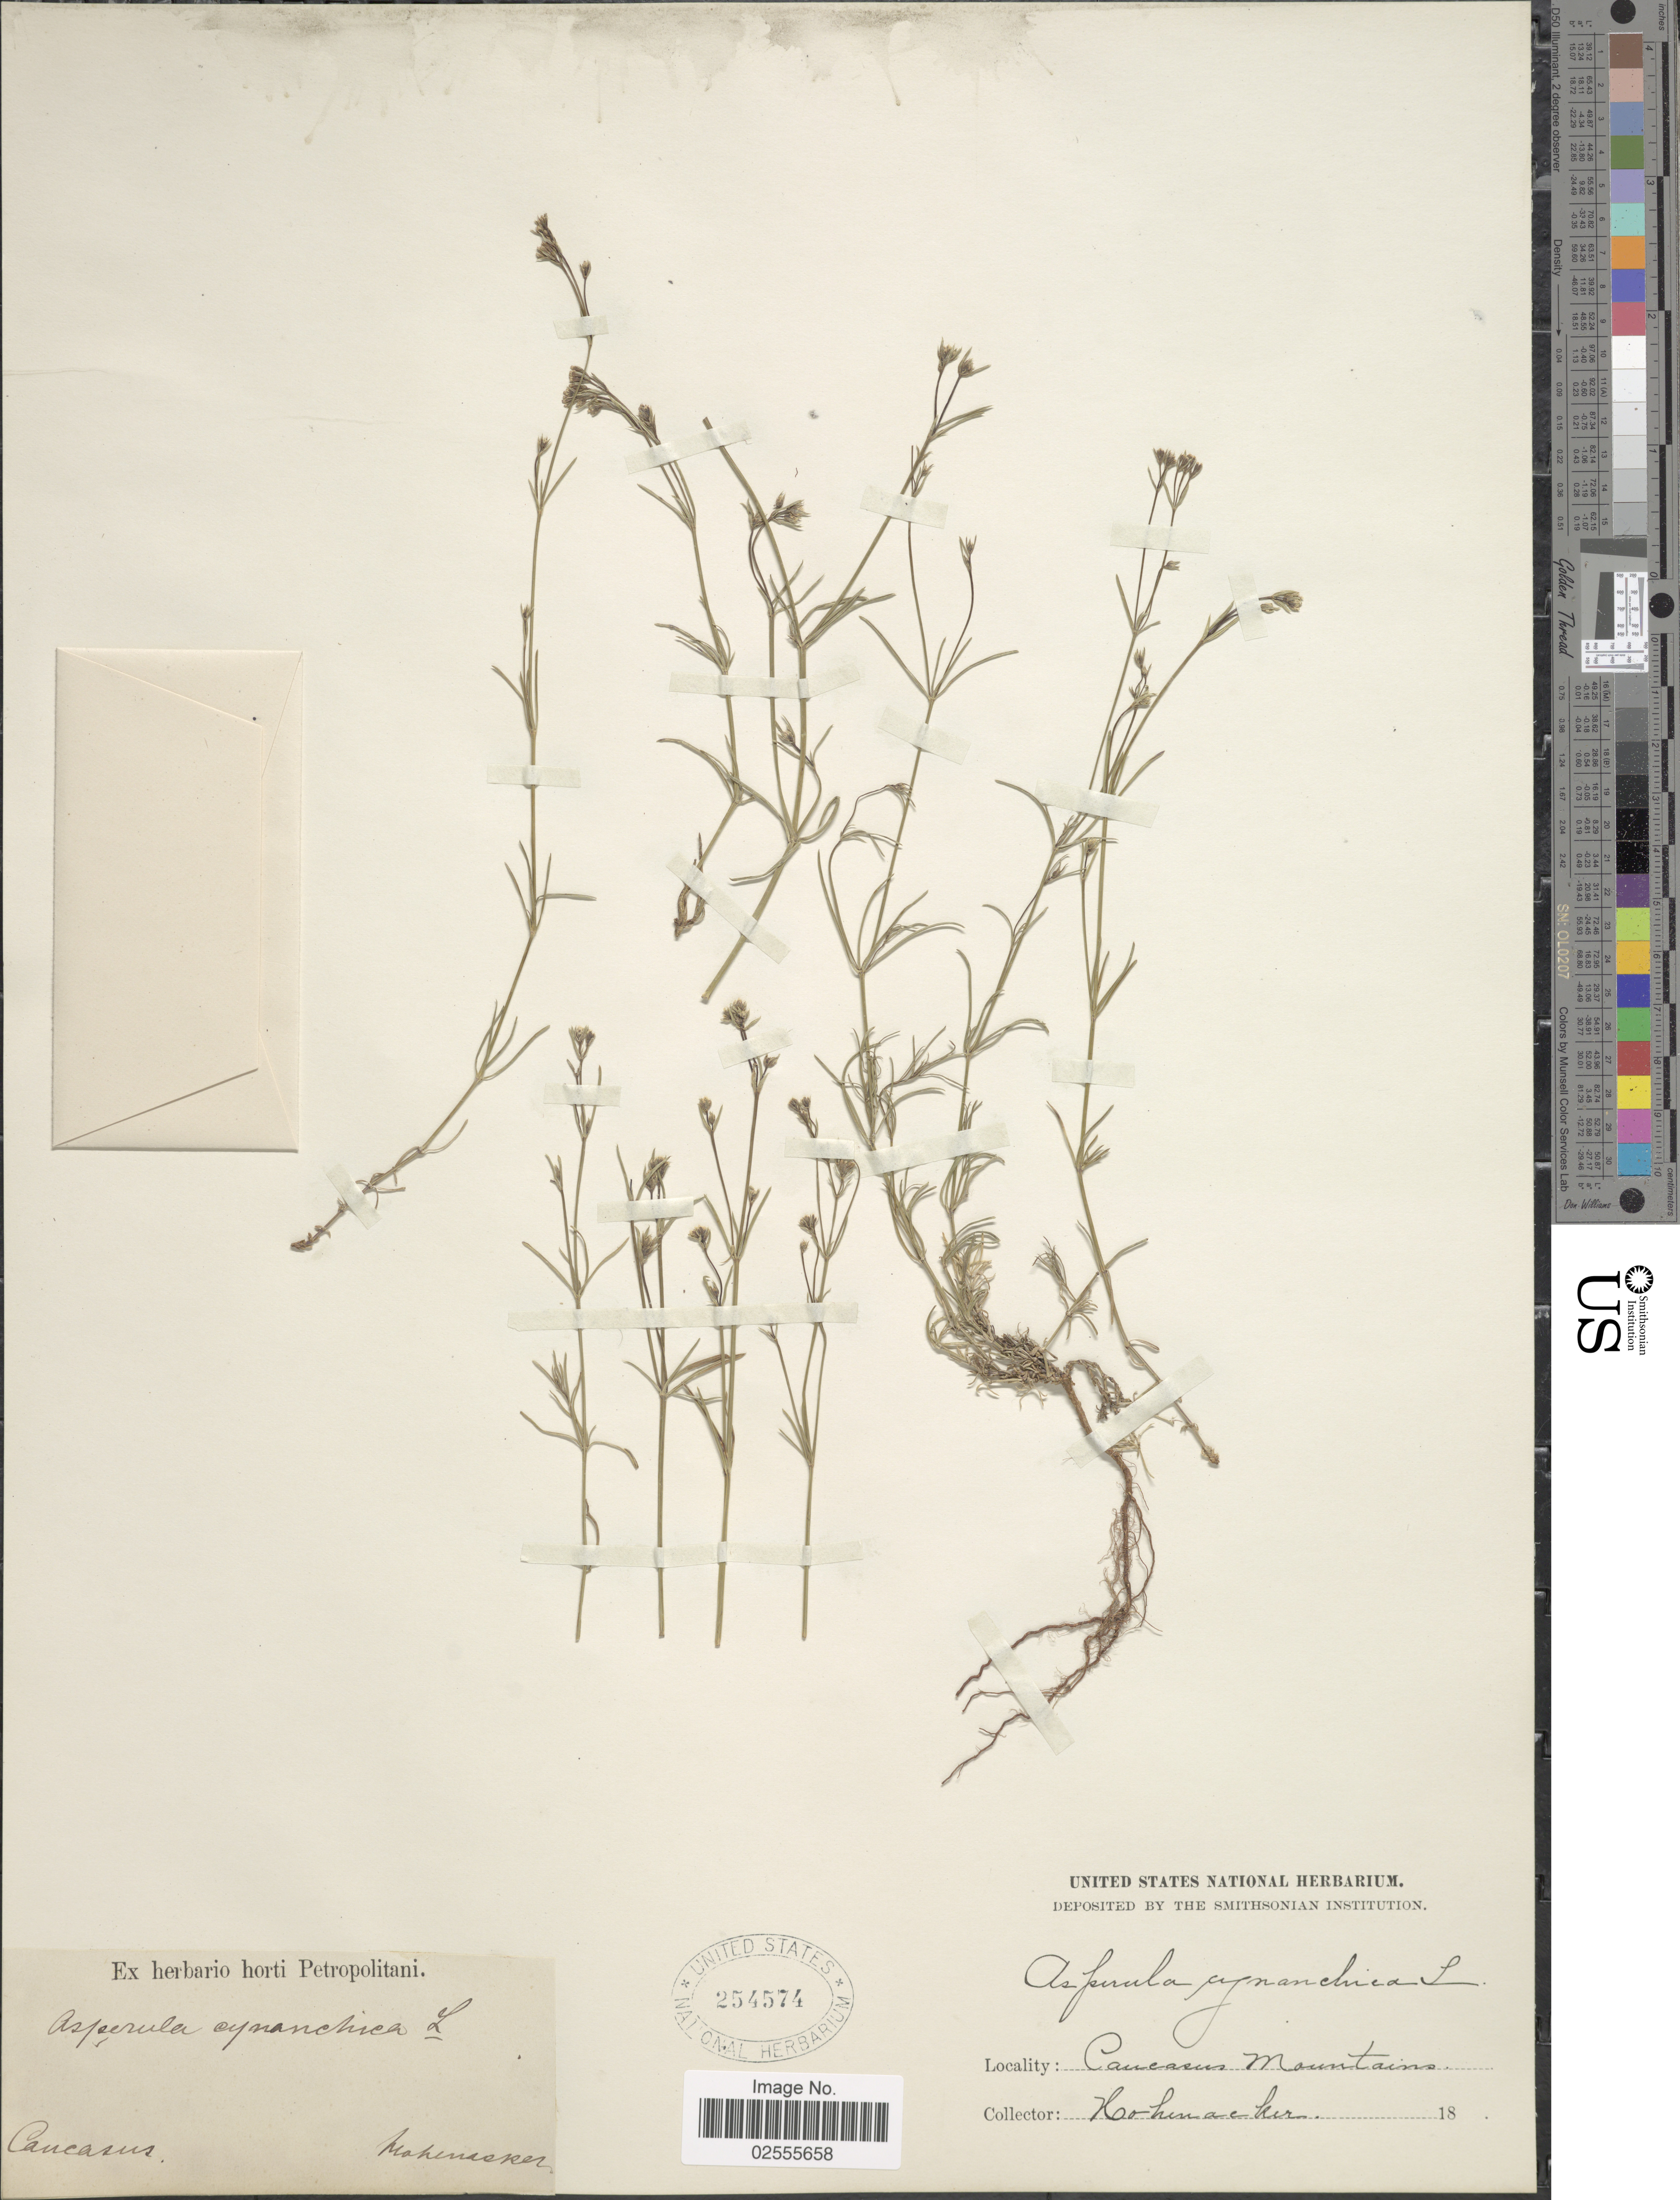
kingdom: Plantae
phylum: Tracheophyta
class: Magnoliopsida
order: Gentianales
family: Rubiaceae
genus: Asperula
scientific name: Asperula cynanchica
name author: L.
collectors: Hohenacker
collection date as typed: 18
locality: Caucasus, Caucasus Mountains.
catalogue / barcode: US 254574